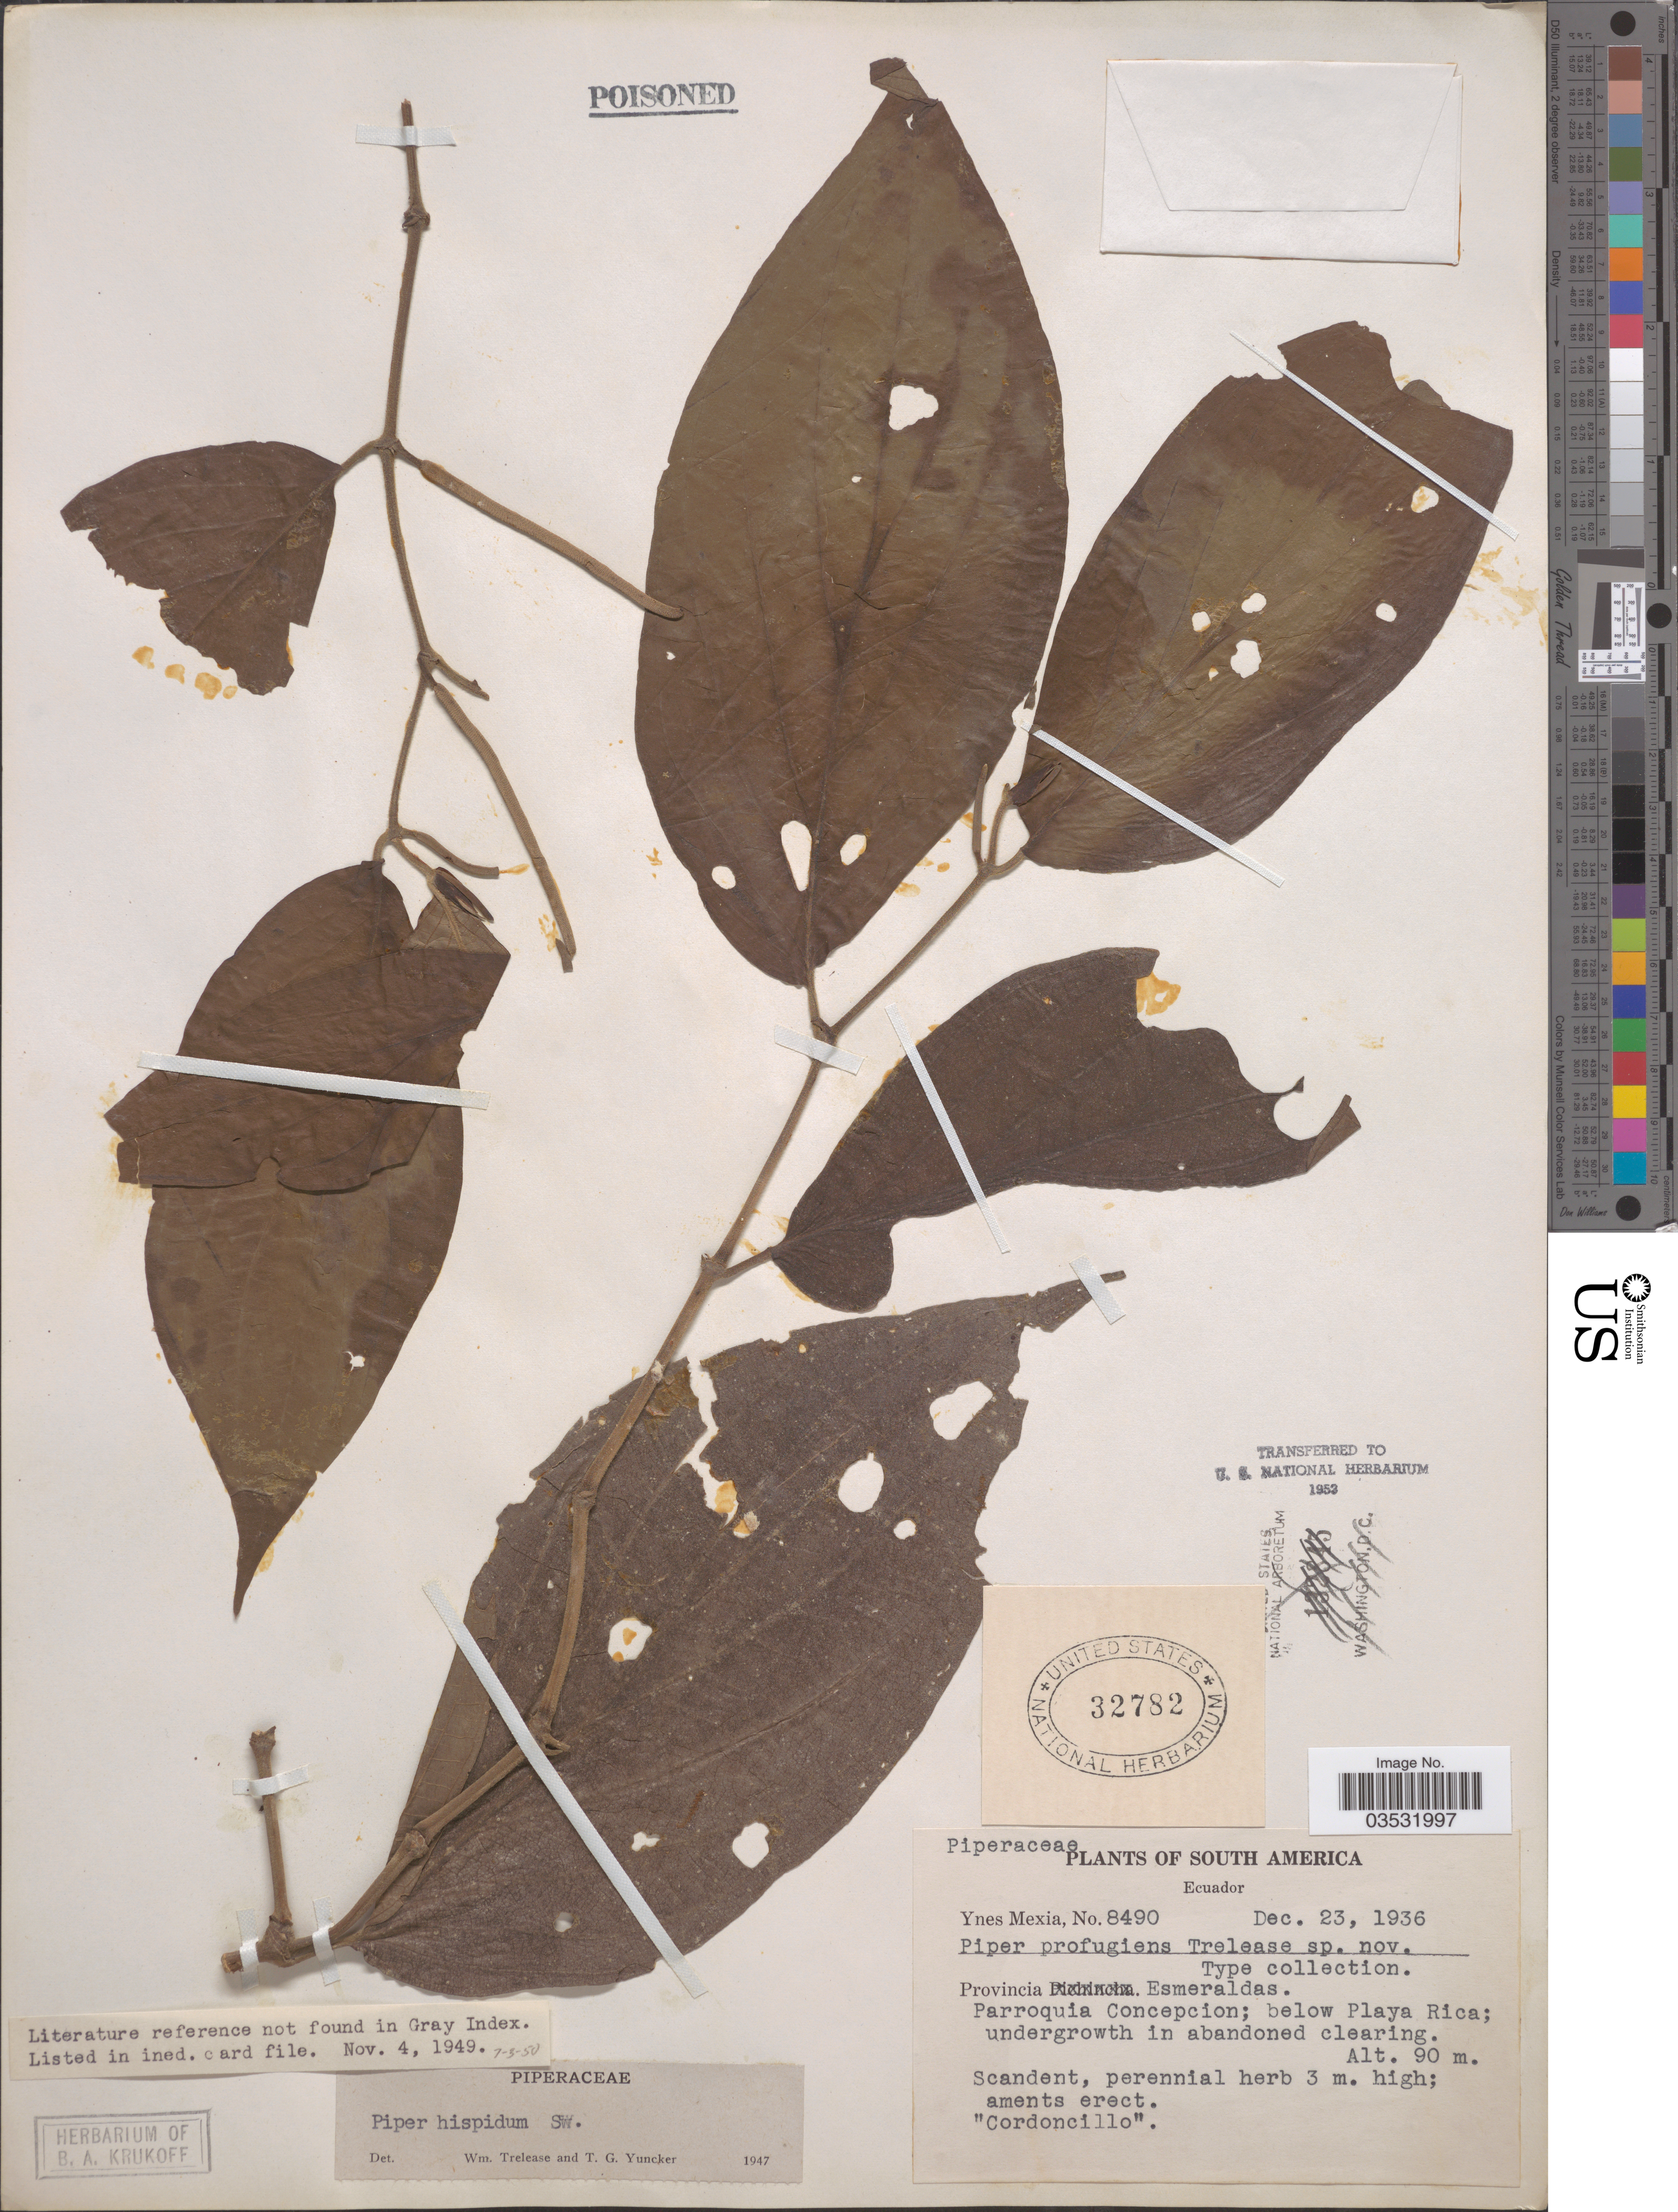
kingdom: Plantae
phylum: Tracheophyta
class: Magnoliopsida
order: Piperales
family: Piperaceae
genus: Piper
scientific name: Piper hispidum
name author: Sw.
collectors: Y. Mexia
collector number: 8490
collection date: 1936-12-23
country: Ecuador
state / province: Esmeraldas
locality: Parroquia Concepcion; below Playa Rica.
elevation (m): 90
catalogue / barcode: US 32782